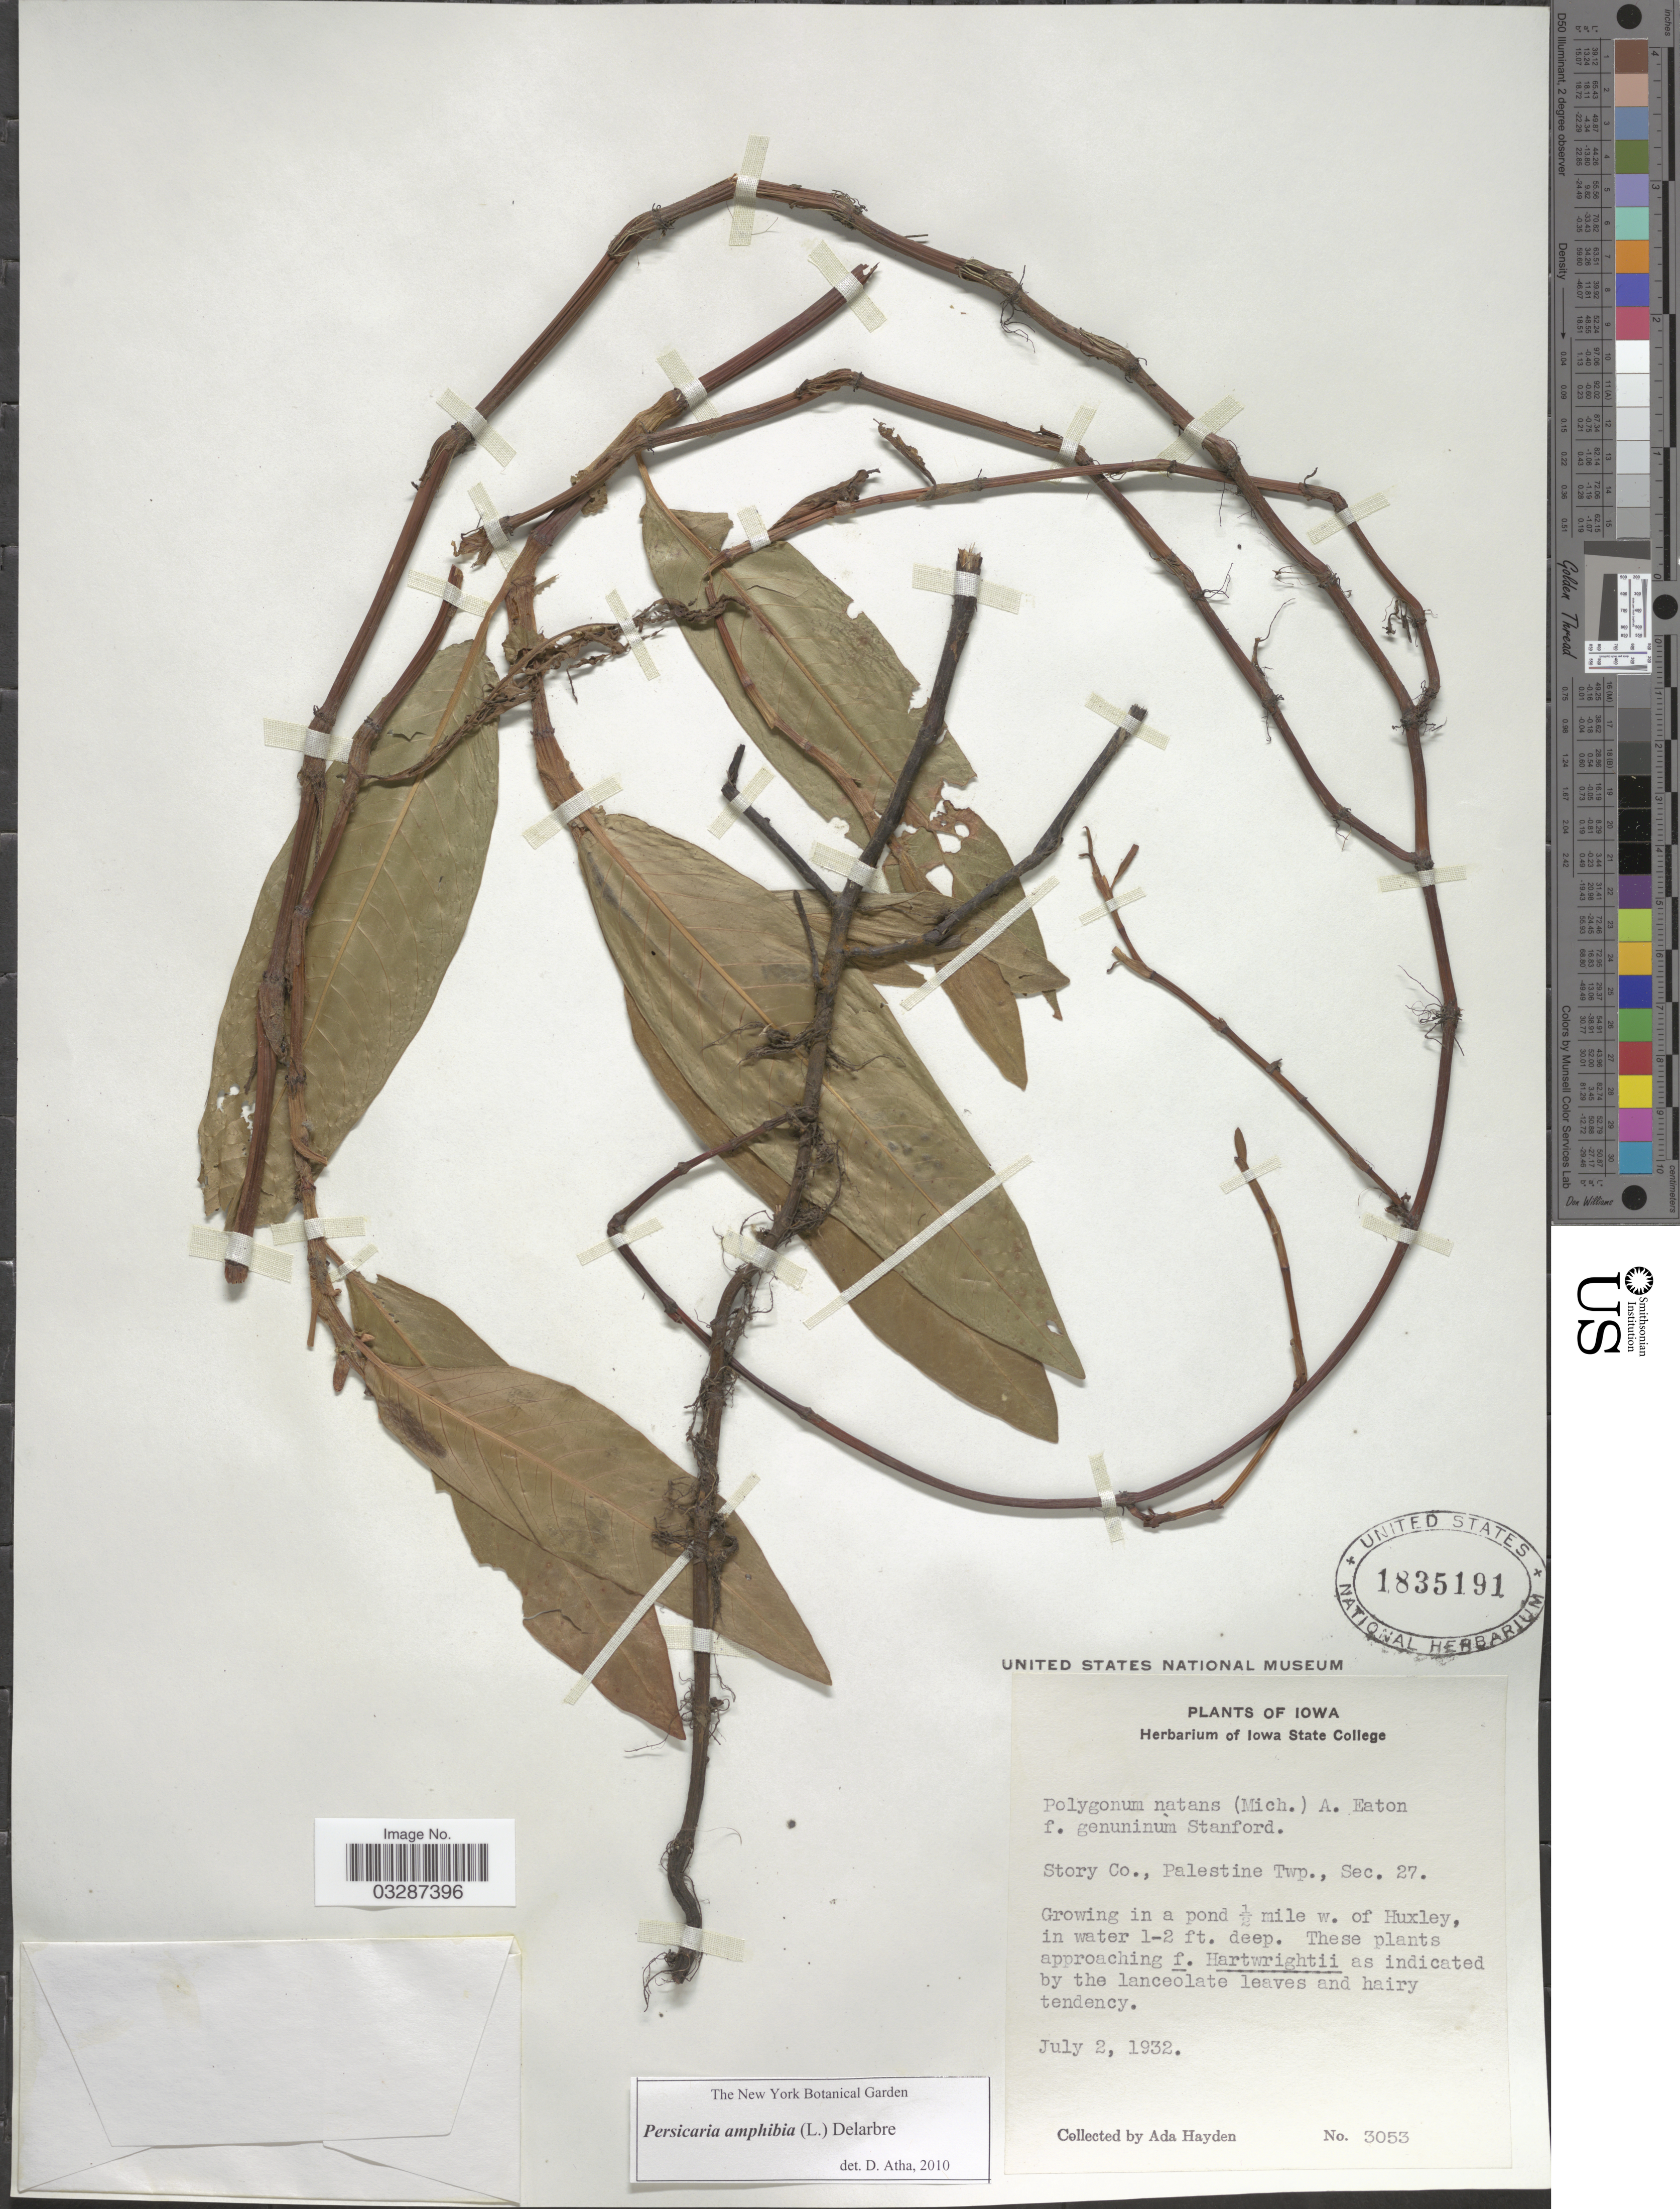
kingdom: Plantae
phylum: Tracheophyta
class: Magnoliopsida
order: Caryophyllales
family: Polygonaceae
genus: Persicaria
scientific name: Persicaria amphibia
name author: (L.) Delarbre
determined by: Atha, D. E.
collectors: Ada Hayden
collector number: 3053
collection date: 1932-07-02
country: United States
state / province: Iowa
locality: Story Co., Palestine Twp., Sec. 27. Growing in a pond ½ mile w. of Huxley.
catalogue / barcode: US 1835191